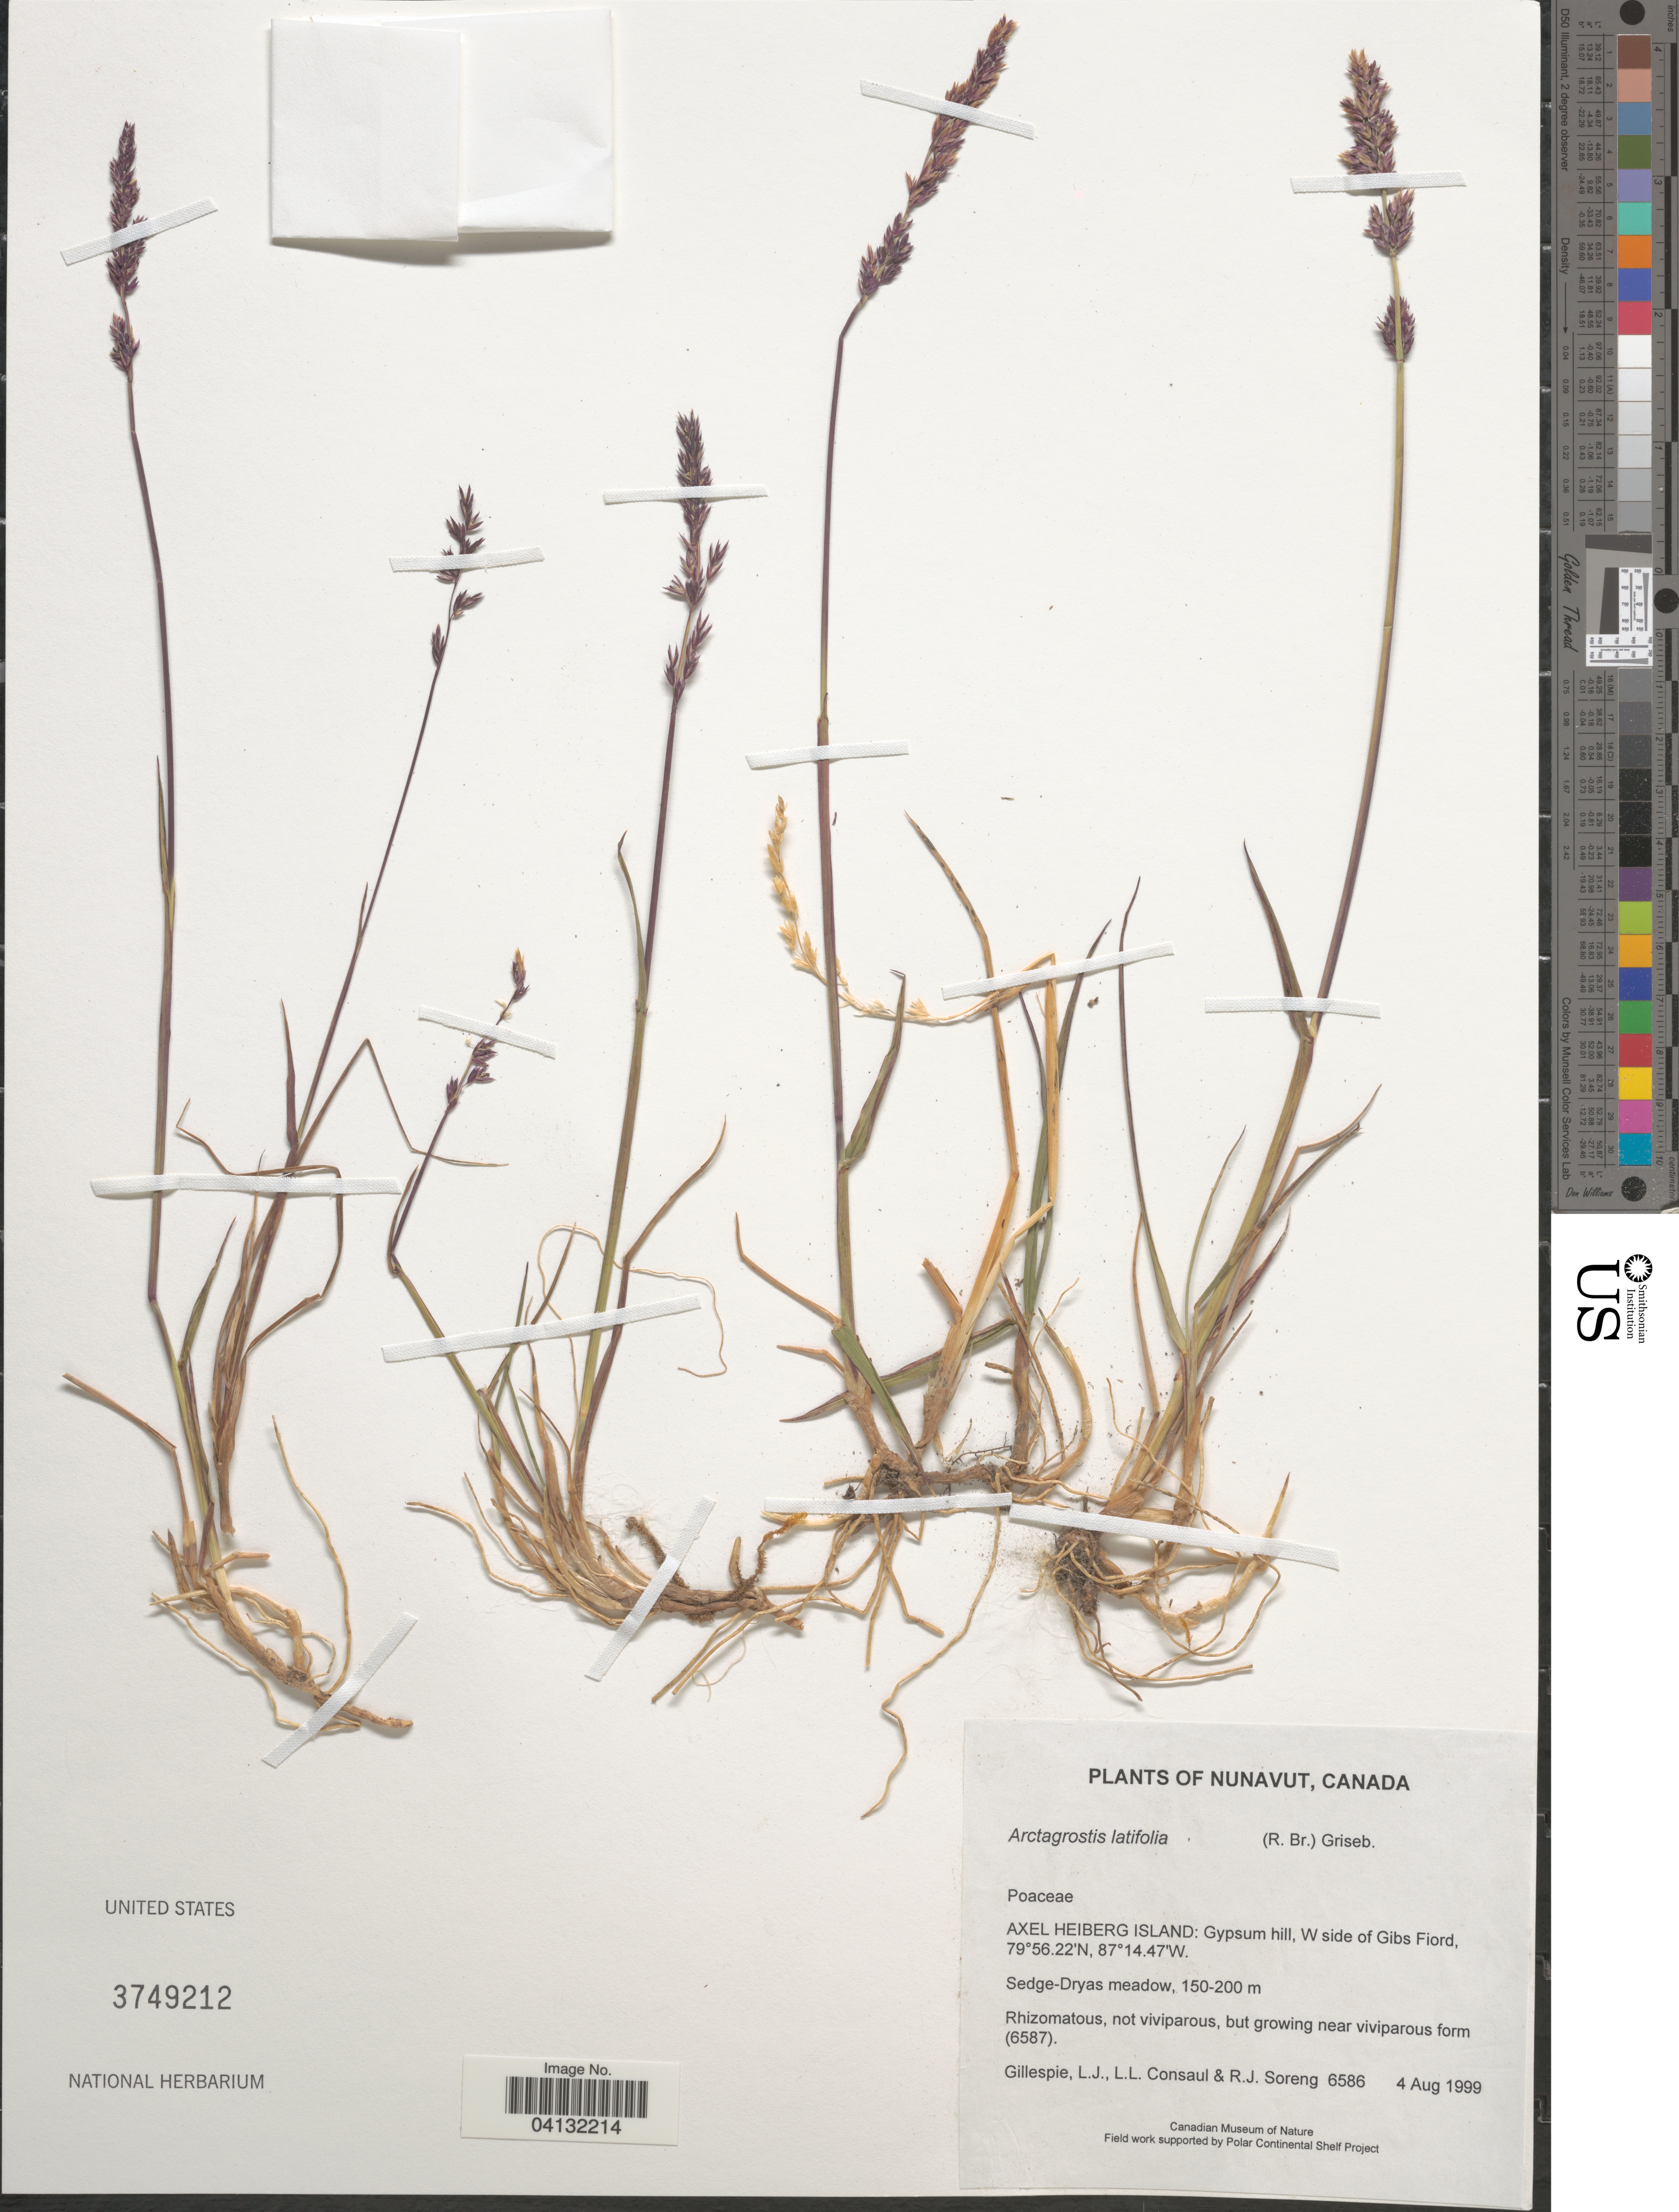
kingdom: Plantae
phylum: Tracheophyta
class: Liliopsida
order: Poales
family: Poaceae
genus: Arctagrostis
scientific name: Arctagrostis latifolia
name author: (R. Br.) Griseb.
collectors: L. Gillespie, L. Consaul & R. J. Soreng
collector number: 6586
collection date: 1999-08-04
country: Canada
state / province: Nunavut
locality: Axel Heiberg Island: Gypsum hill, W side of Gibs Fiord.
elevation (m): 150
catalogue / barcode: US 3749212